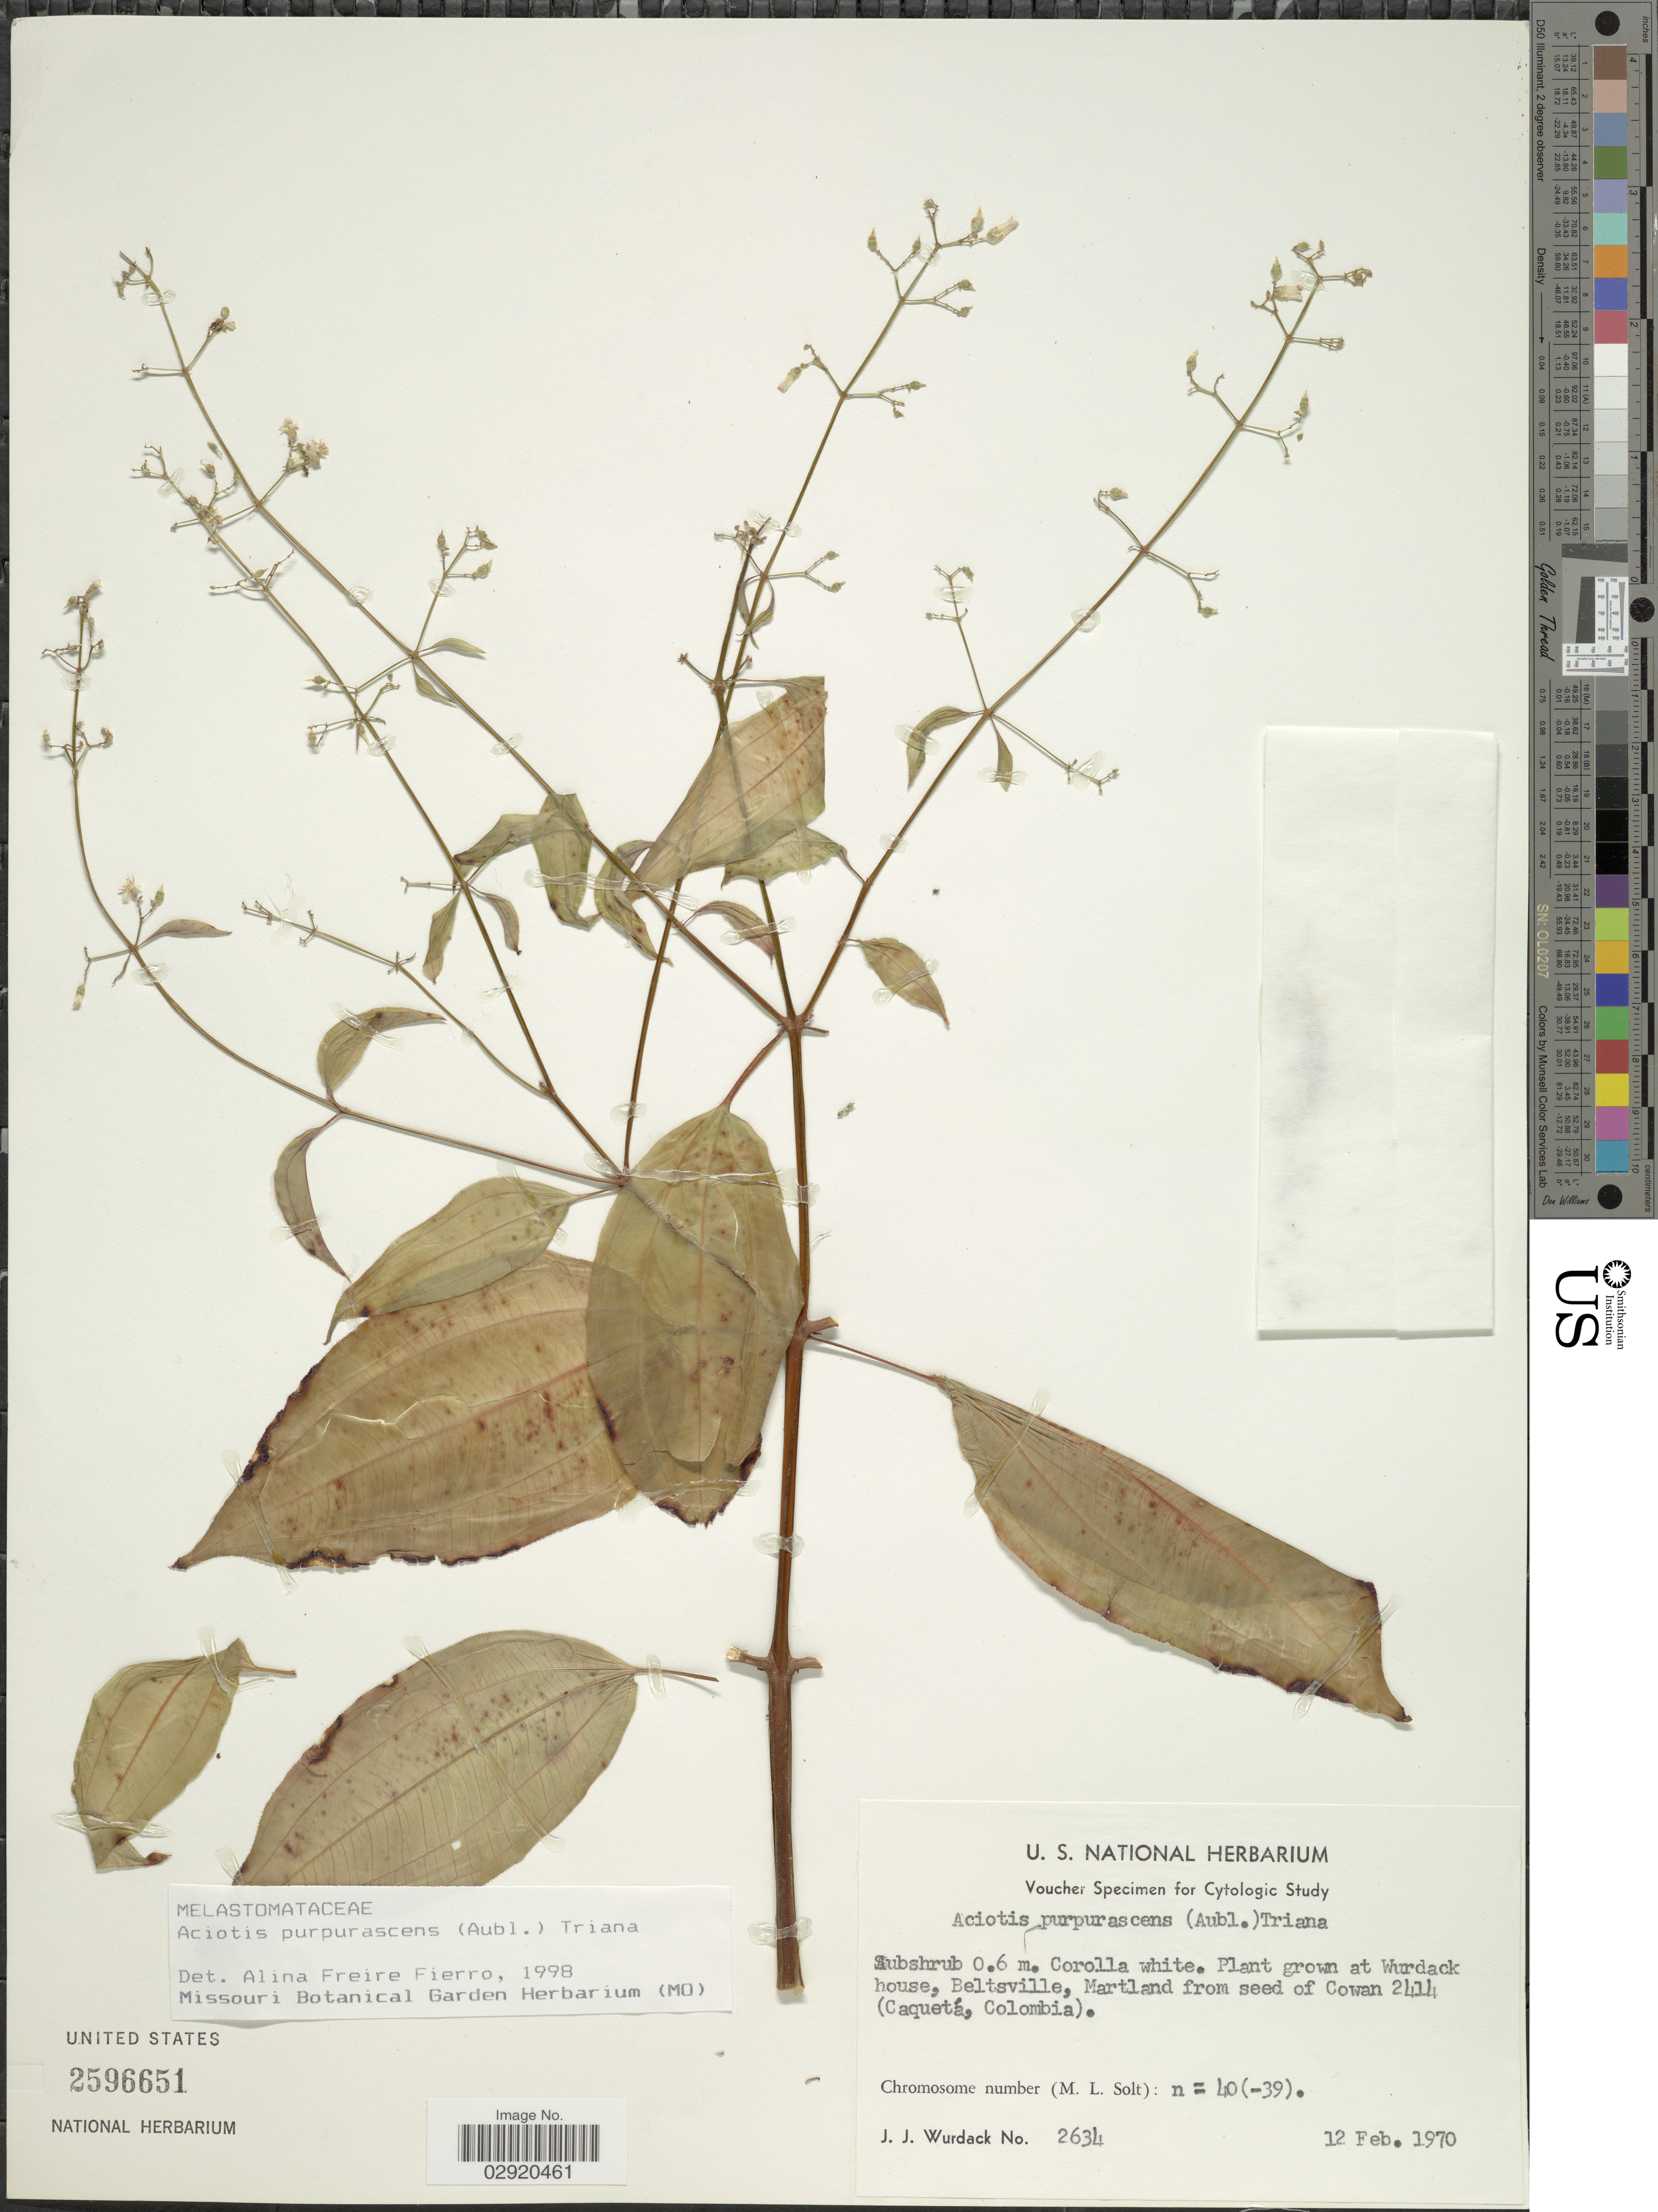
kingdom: Plantae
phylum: Tracheophyta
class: Magnoliopsida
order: Myrtales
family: Melastomataceae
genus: Aciotis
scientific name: Aciotis purpurascens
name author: (Aubl.) Triana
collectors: J. J. Wurdack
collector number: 2634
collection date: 1970-02-12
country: United States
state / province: Maryland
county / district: Prince George's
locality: Plants grown at Wurdack house, Beltsville, Maryland.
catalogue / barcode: US 2596651